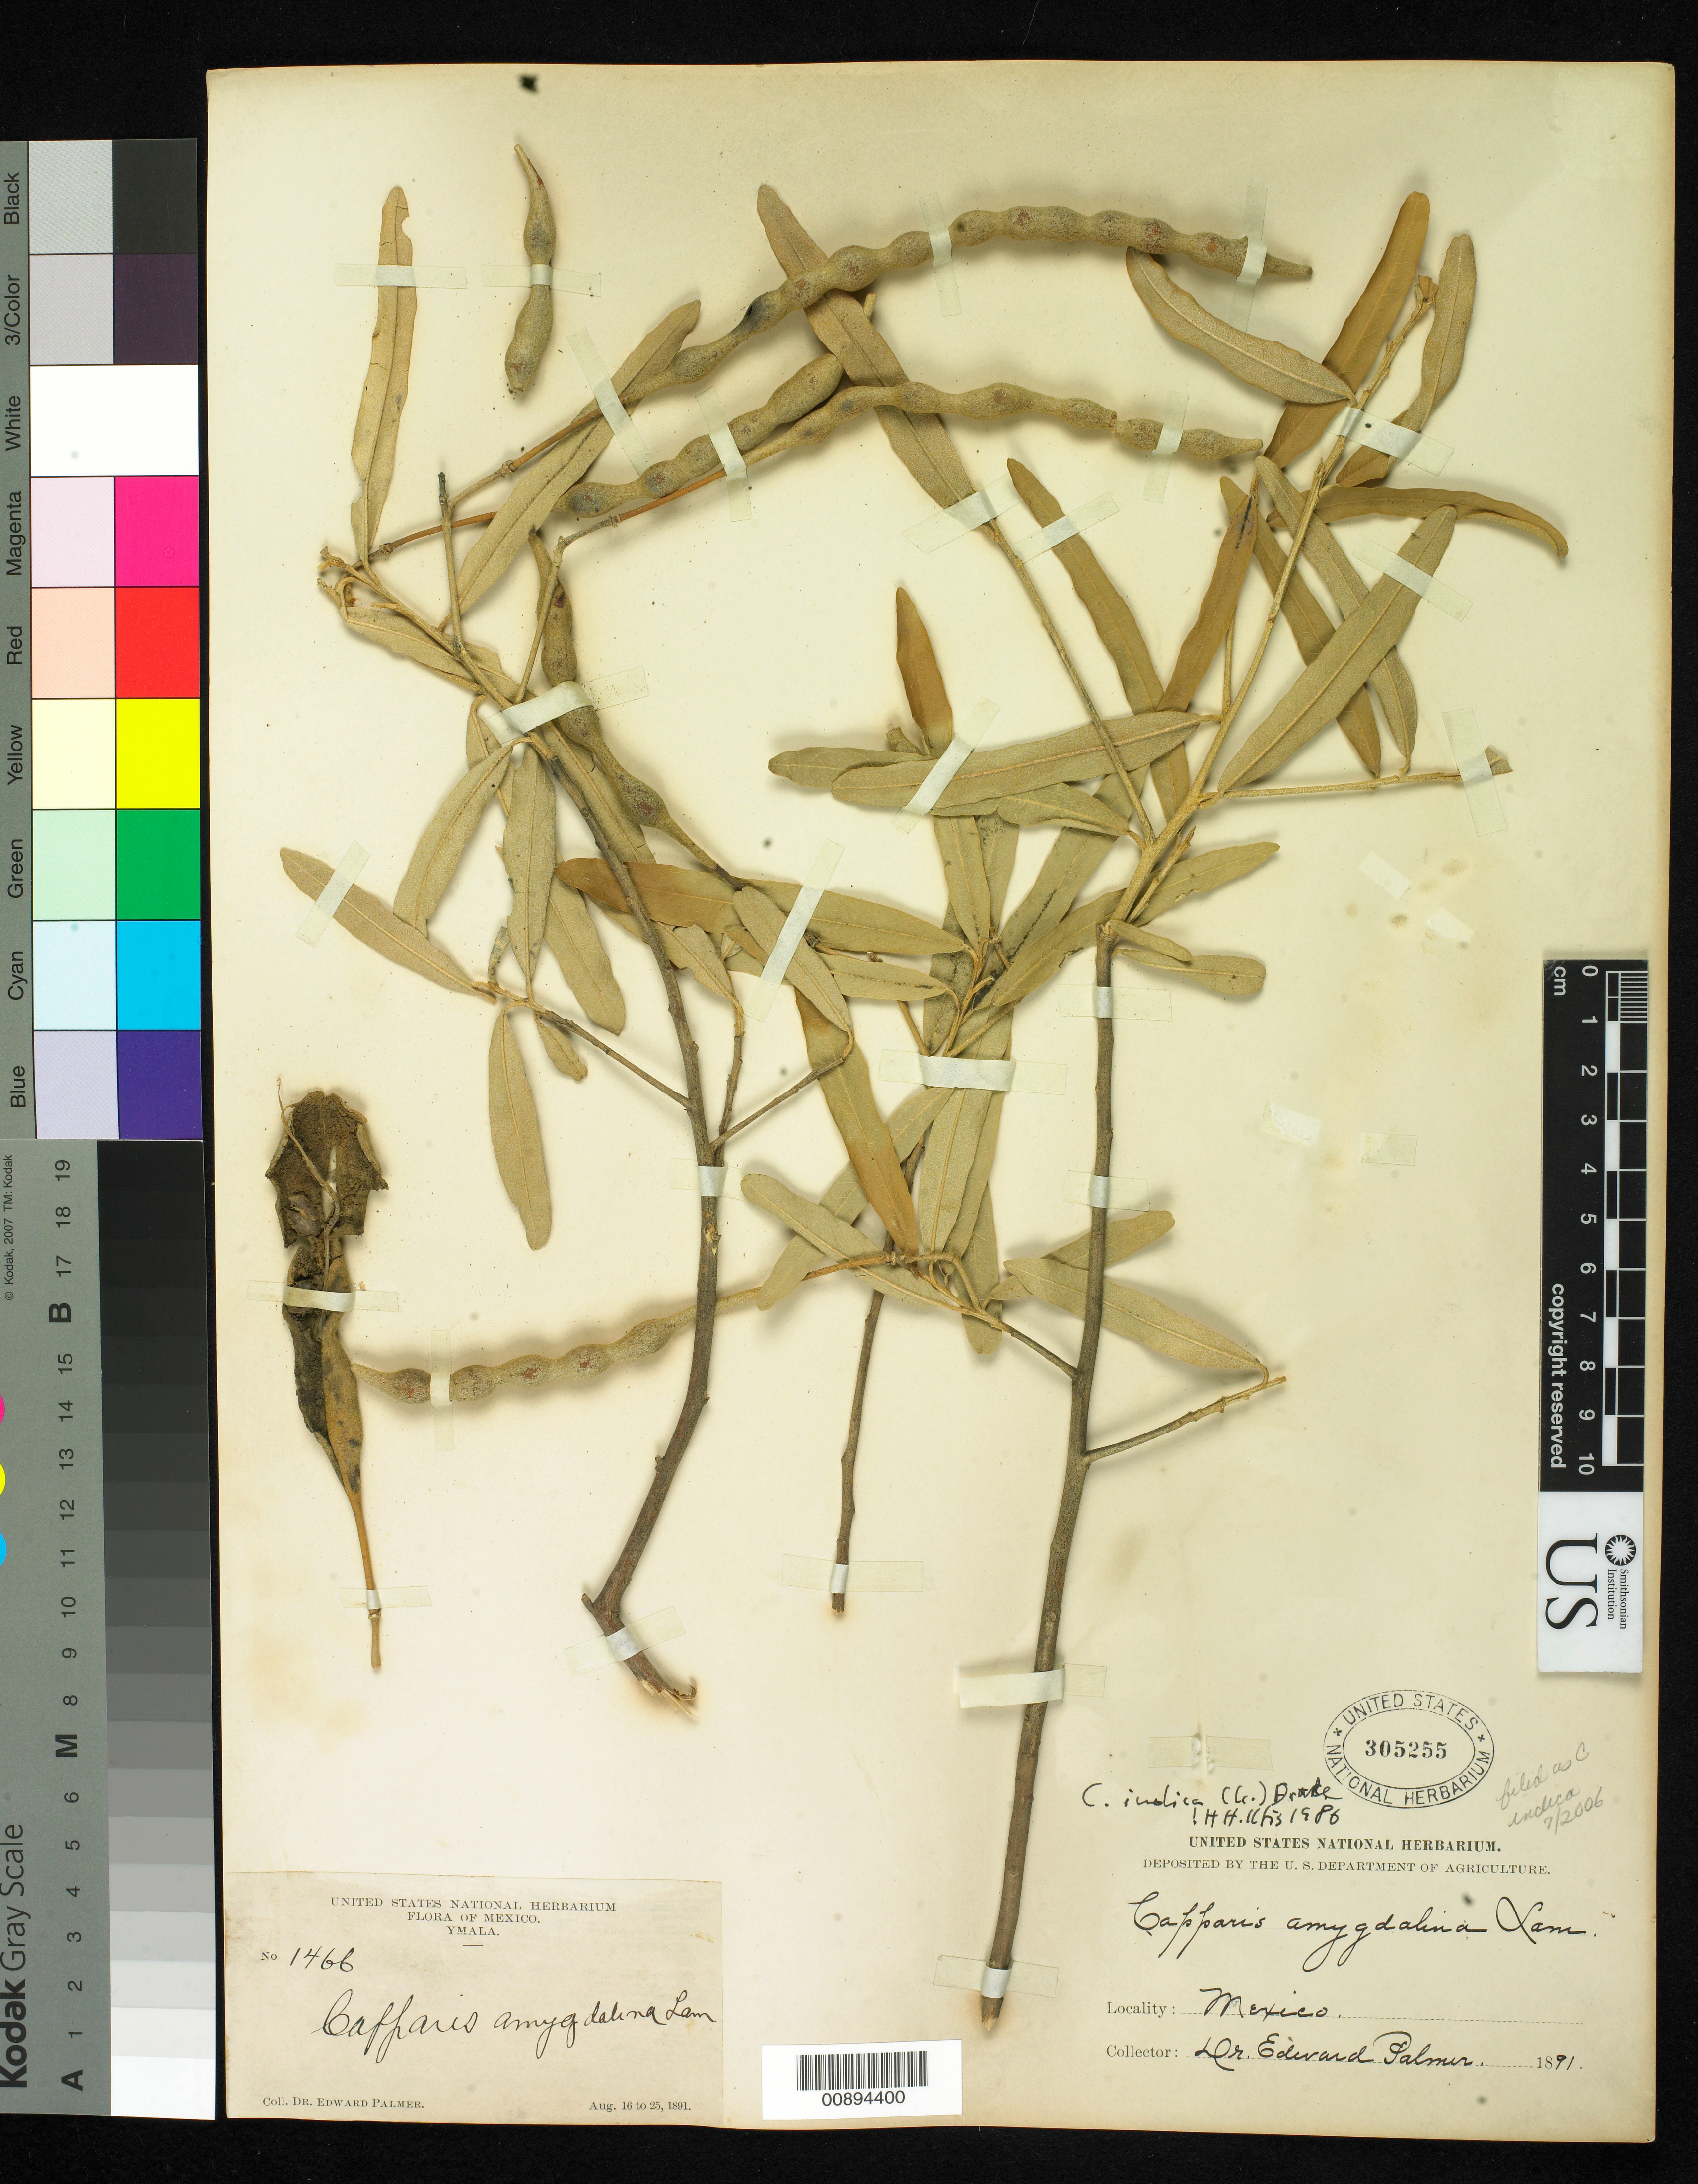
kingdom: Plantae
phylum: Tracheophyta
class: Magnoliopsida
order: Brassicales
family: Capparaceae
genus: Capparis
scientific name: Capparis indica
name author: (L.) Druce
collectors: E. Palmer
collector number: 1466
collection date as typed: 16 Aug 1891 to 25 Aug 1891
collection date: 1891-08-16/1891-08-25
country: Mexico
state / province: Sinaloa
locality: Ymala, Sinaloa.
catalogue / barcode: US 305255